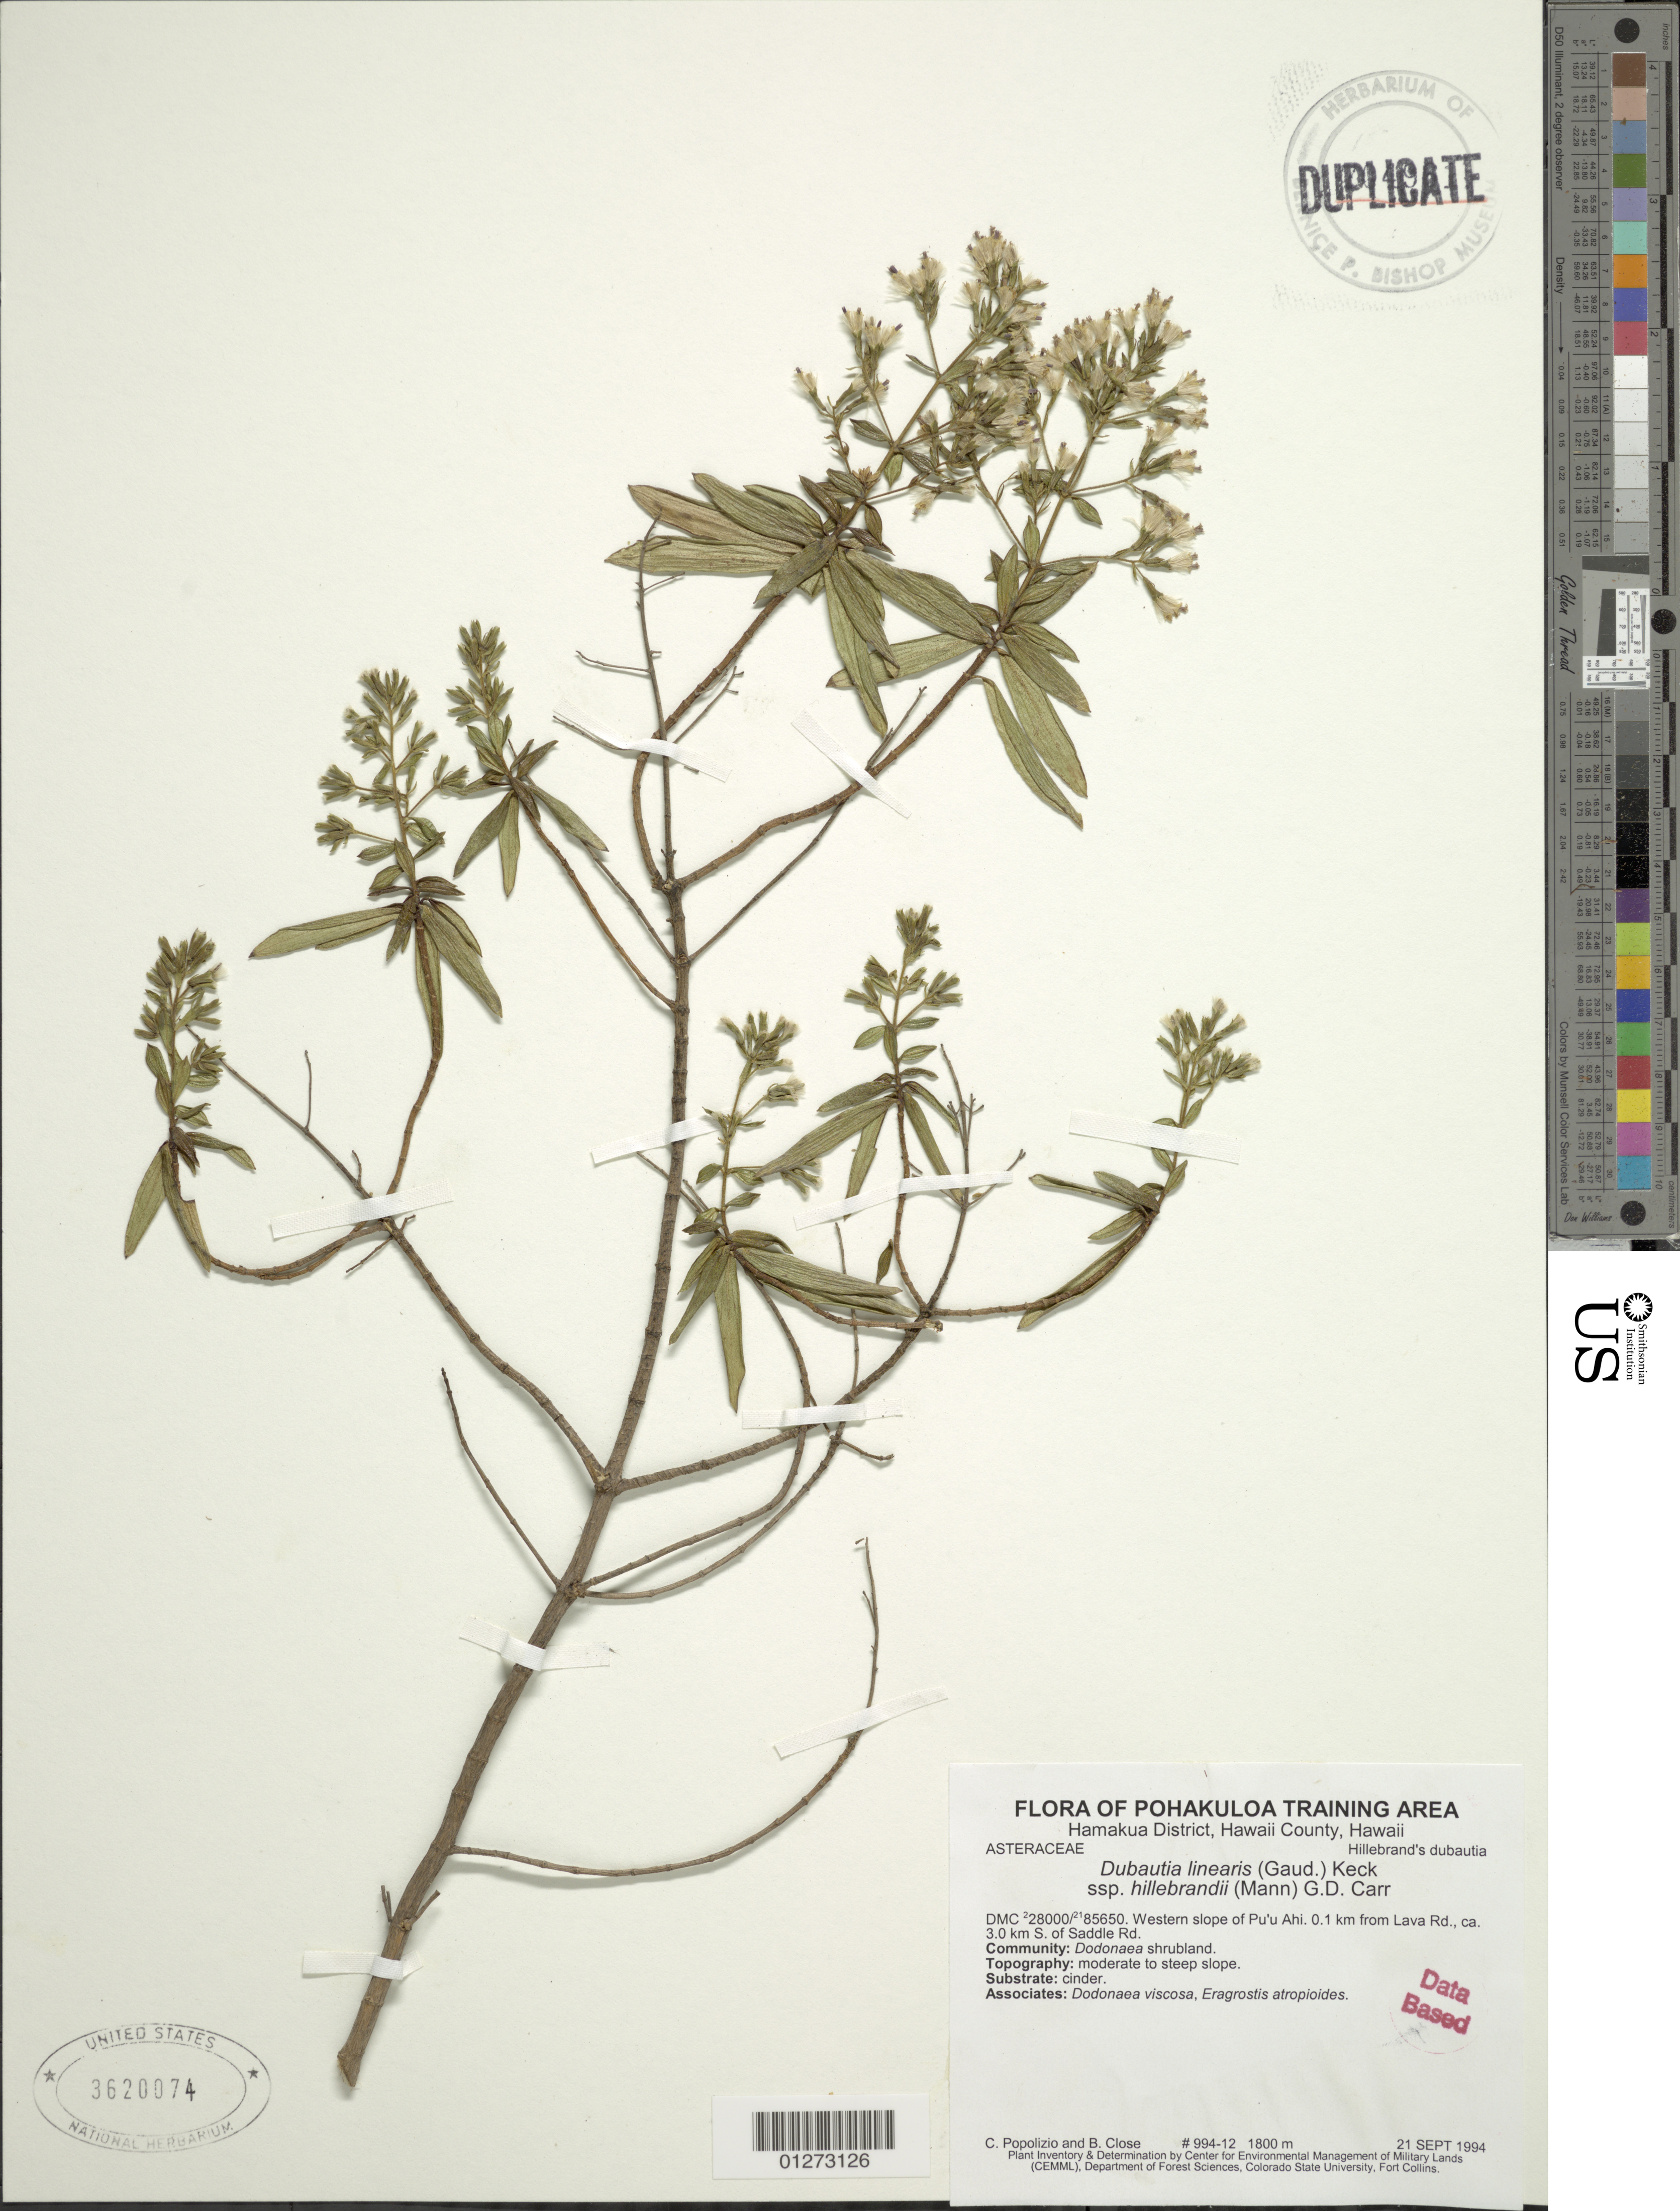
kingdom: Plantae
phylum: Tracheophyta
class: Magnoliopsida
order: Asterales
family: Asteraceae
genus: Dubautia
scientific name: Dubautia linearis subsp. hillebrandii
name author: (H. Mann) G.D. Carr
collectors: B. Close & C. Popolizio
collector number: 994-12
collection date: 1994-09-21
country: United States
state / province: Hawaii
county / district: Hawaii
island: Hawaii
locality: Hamakua District, Western slope of Pu'u Ahi, 0.1 km from Lava Rd., ca. 3.0 km S. of Saddle Road.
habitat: Shrubland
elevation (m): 1800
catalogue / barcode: US 3620074